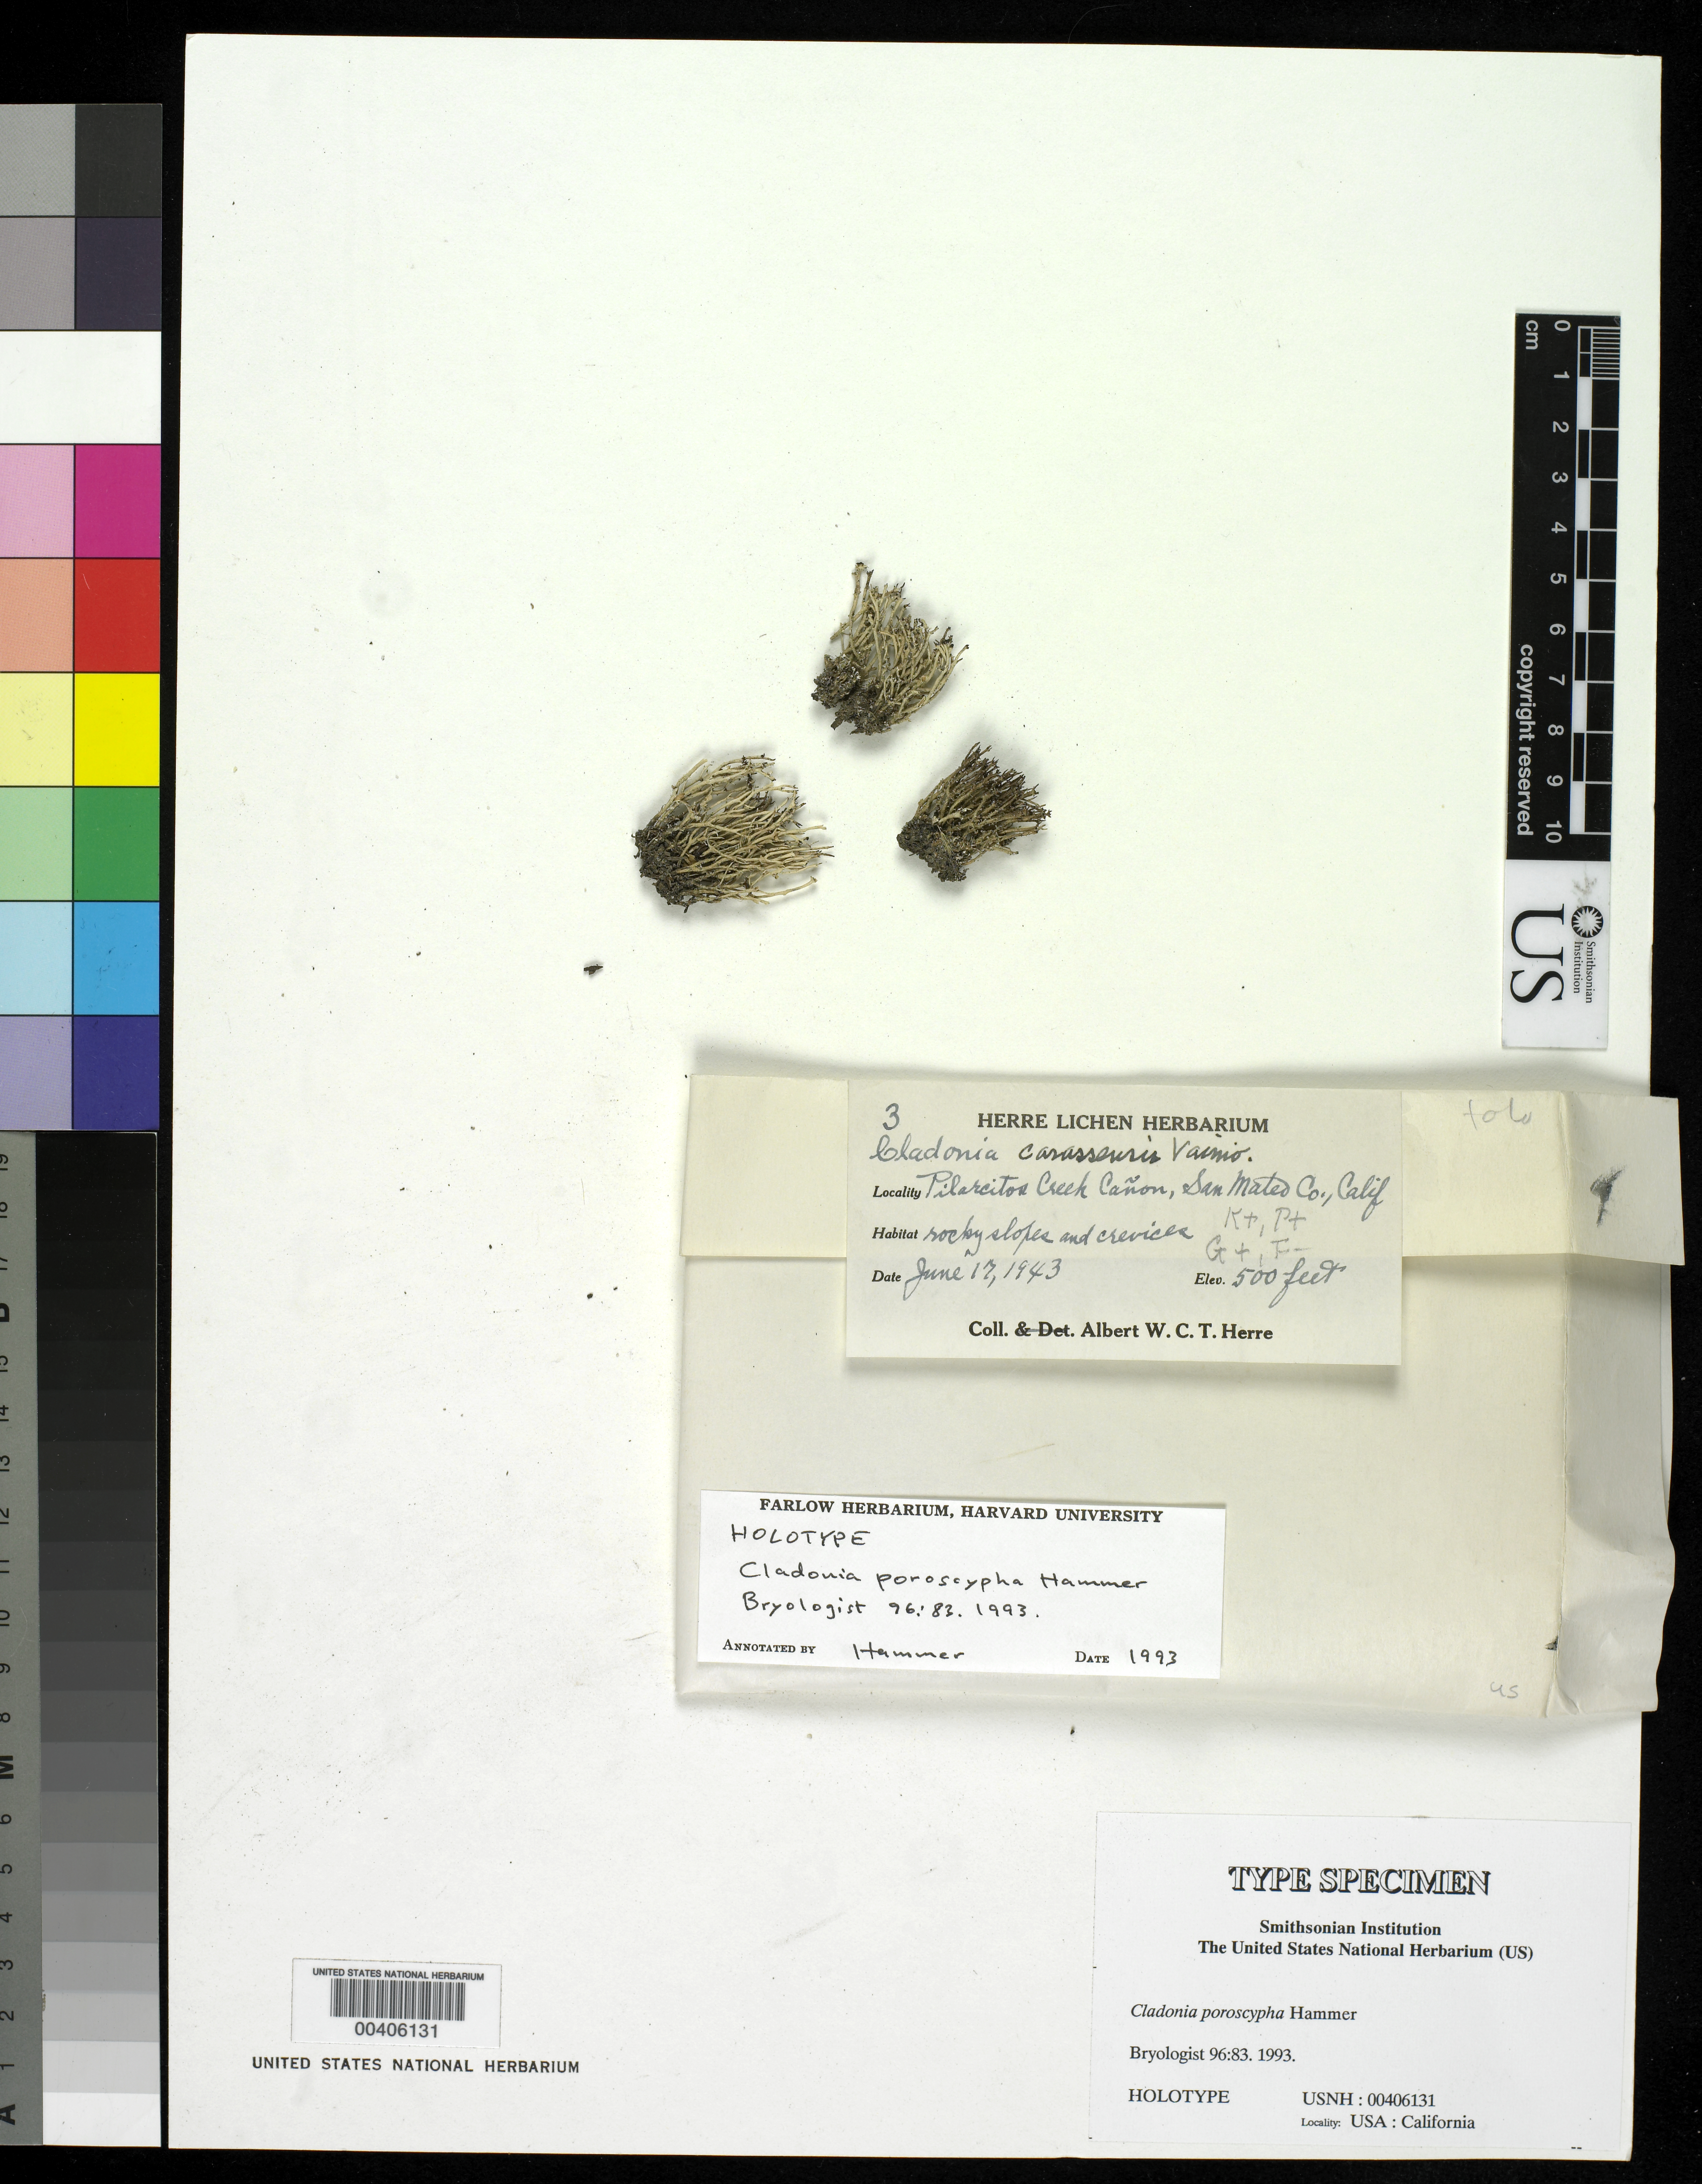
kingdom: Fungi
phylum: Ascomycota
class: Lecanoromycetes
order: Lecanorales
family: Cladoniaceae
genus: Cladonia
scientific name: Cladonia poroscypha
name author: S. Hammer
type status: Holotype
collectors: A. W. Herre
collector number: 3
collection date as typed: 17 Jun 1943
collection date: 1943-06-17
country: United States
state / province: California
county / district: San Mateo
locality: Pilarcitos Creek Canon.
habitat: rocky slopes and crevices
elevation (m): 152